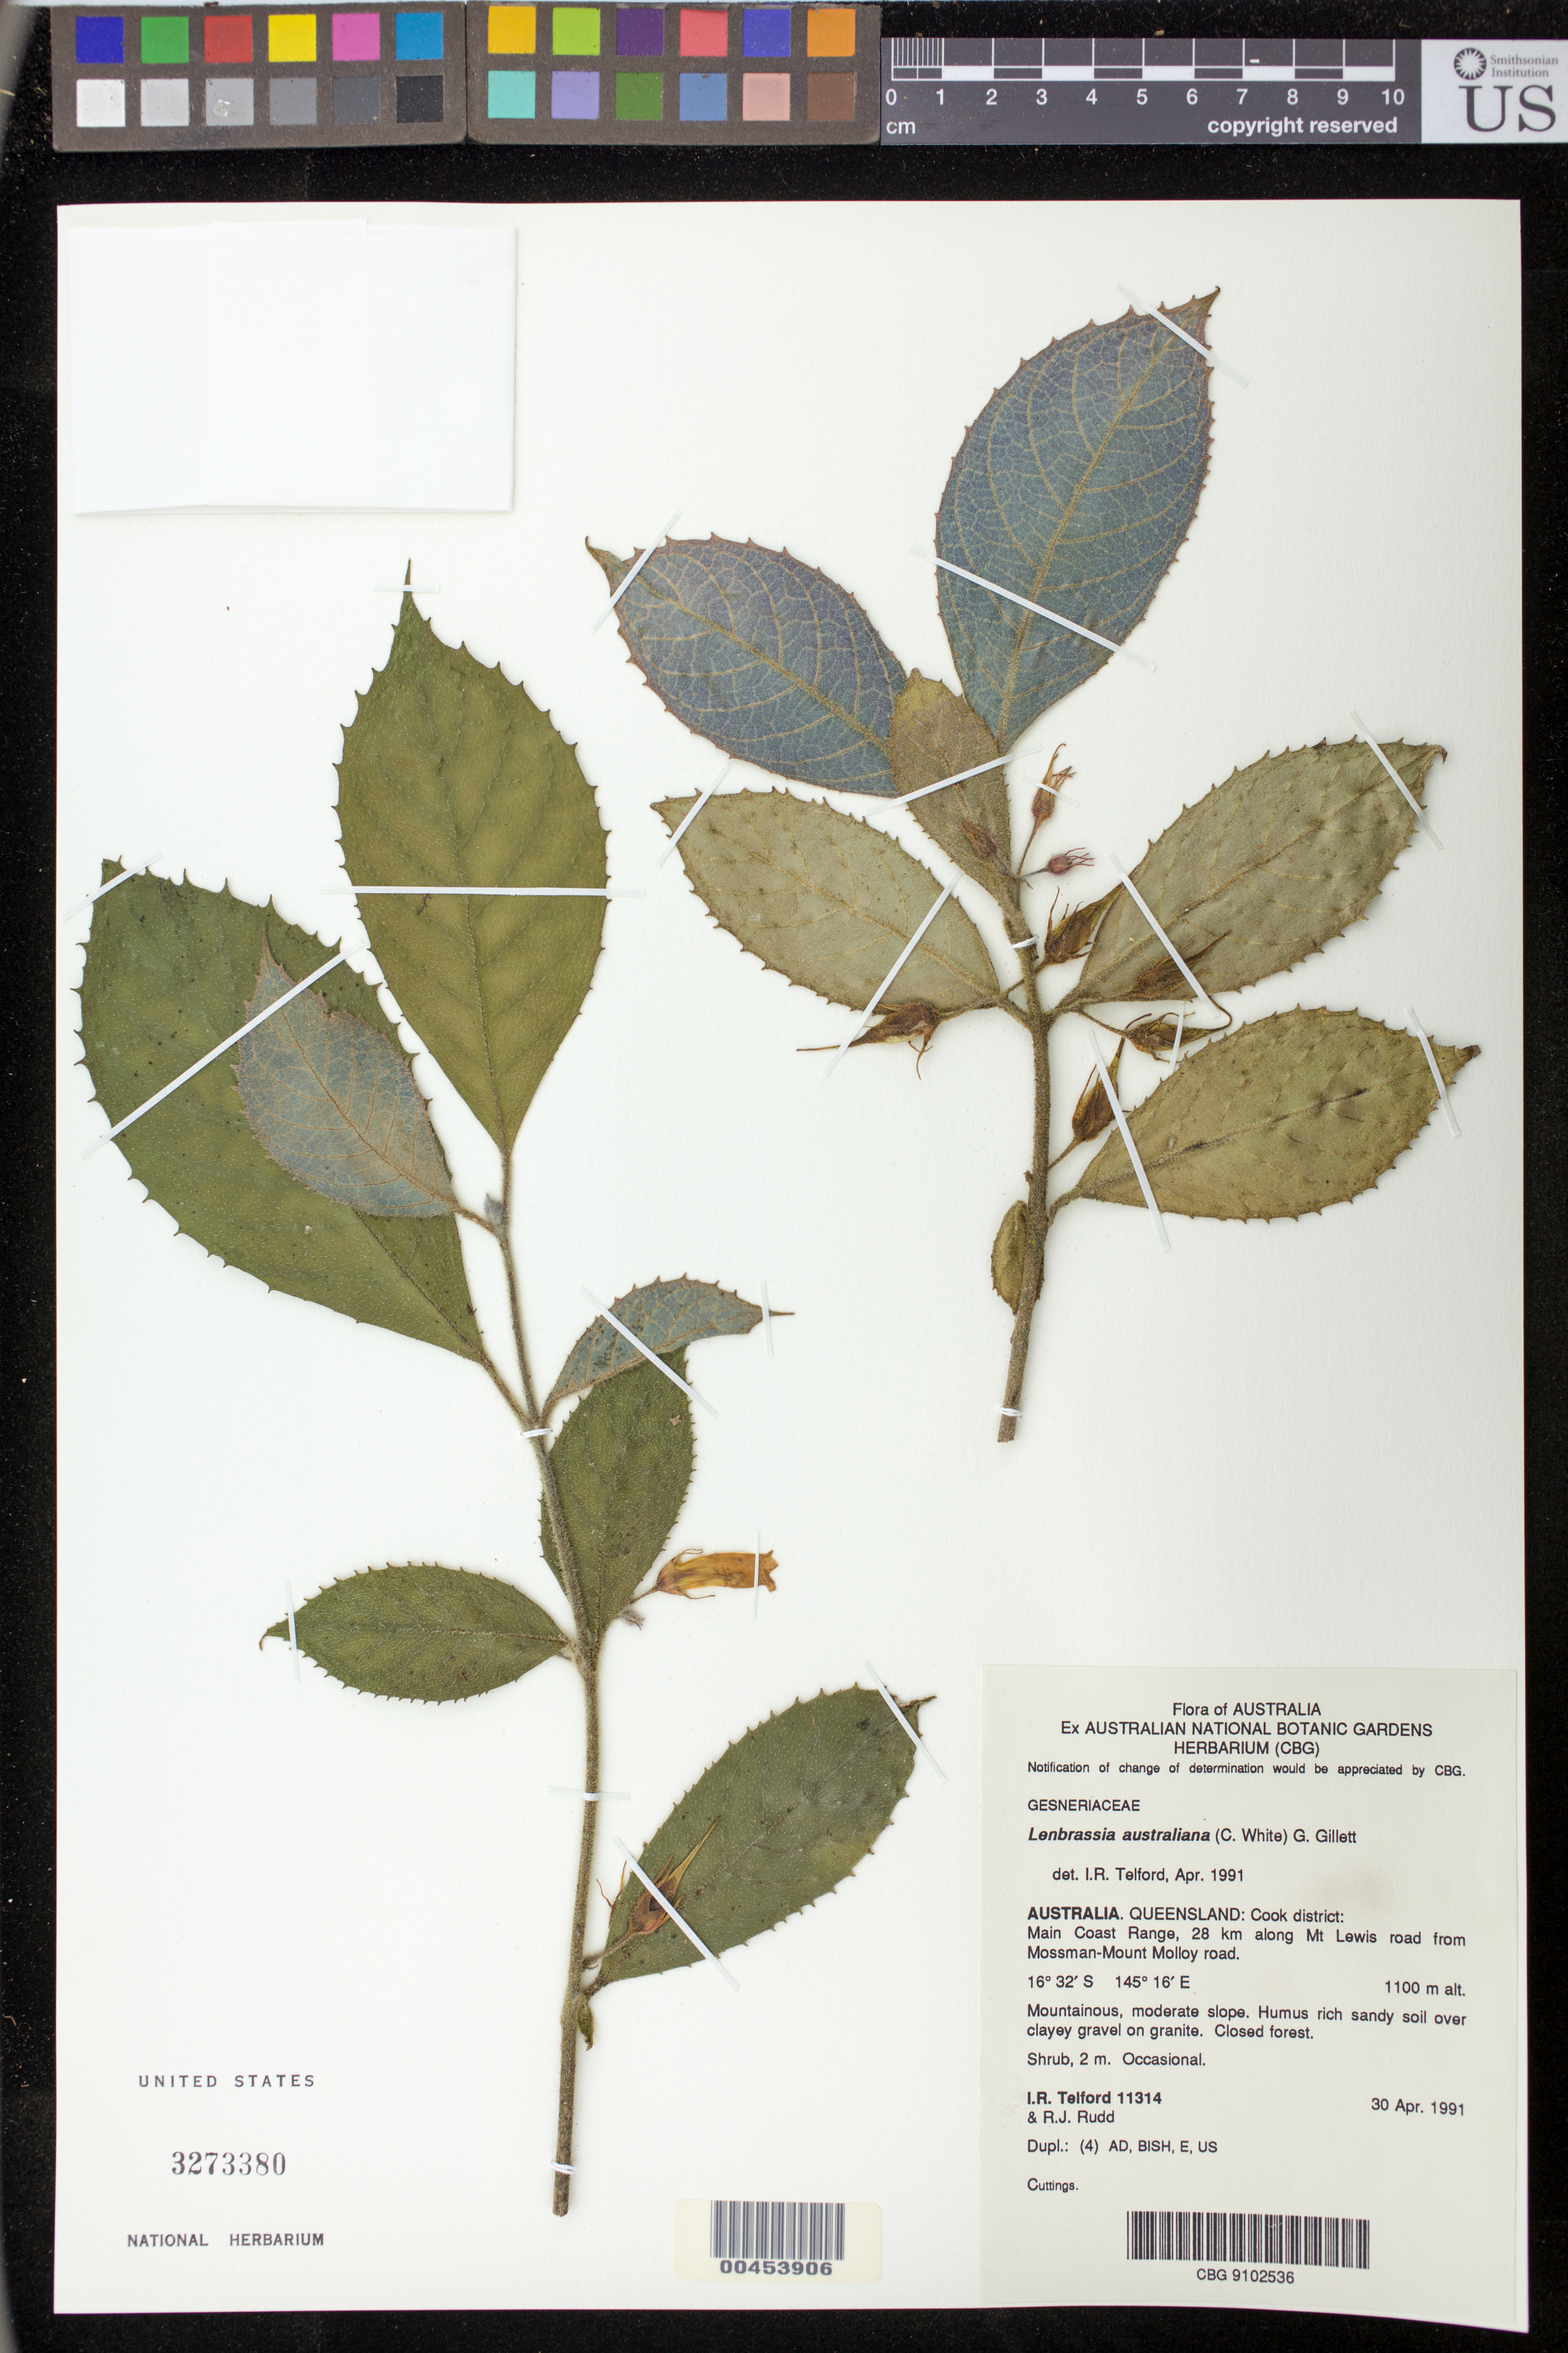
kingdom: Plantae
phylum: Tracheophyta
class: Magnoliopsida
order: Lamiales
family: Gesneriaceae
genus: Lenbrassia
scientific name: Lenbrassia australiana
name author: (C.T. White) G.W. Gillett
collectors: I. R. Telford & R. Rudd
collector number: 11314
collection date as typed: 30 Apr 1991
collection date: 1991-04-30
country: Australia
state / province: Queensland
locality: Cook dist., mt lewis road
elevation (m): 1100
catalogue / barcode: US 3273380